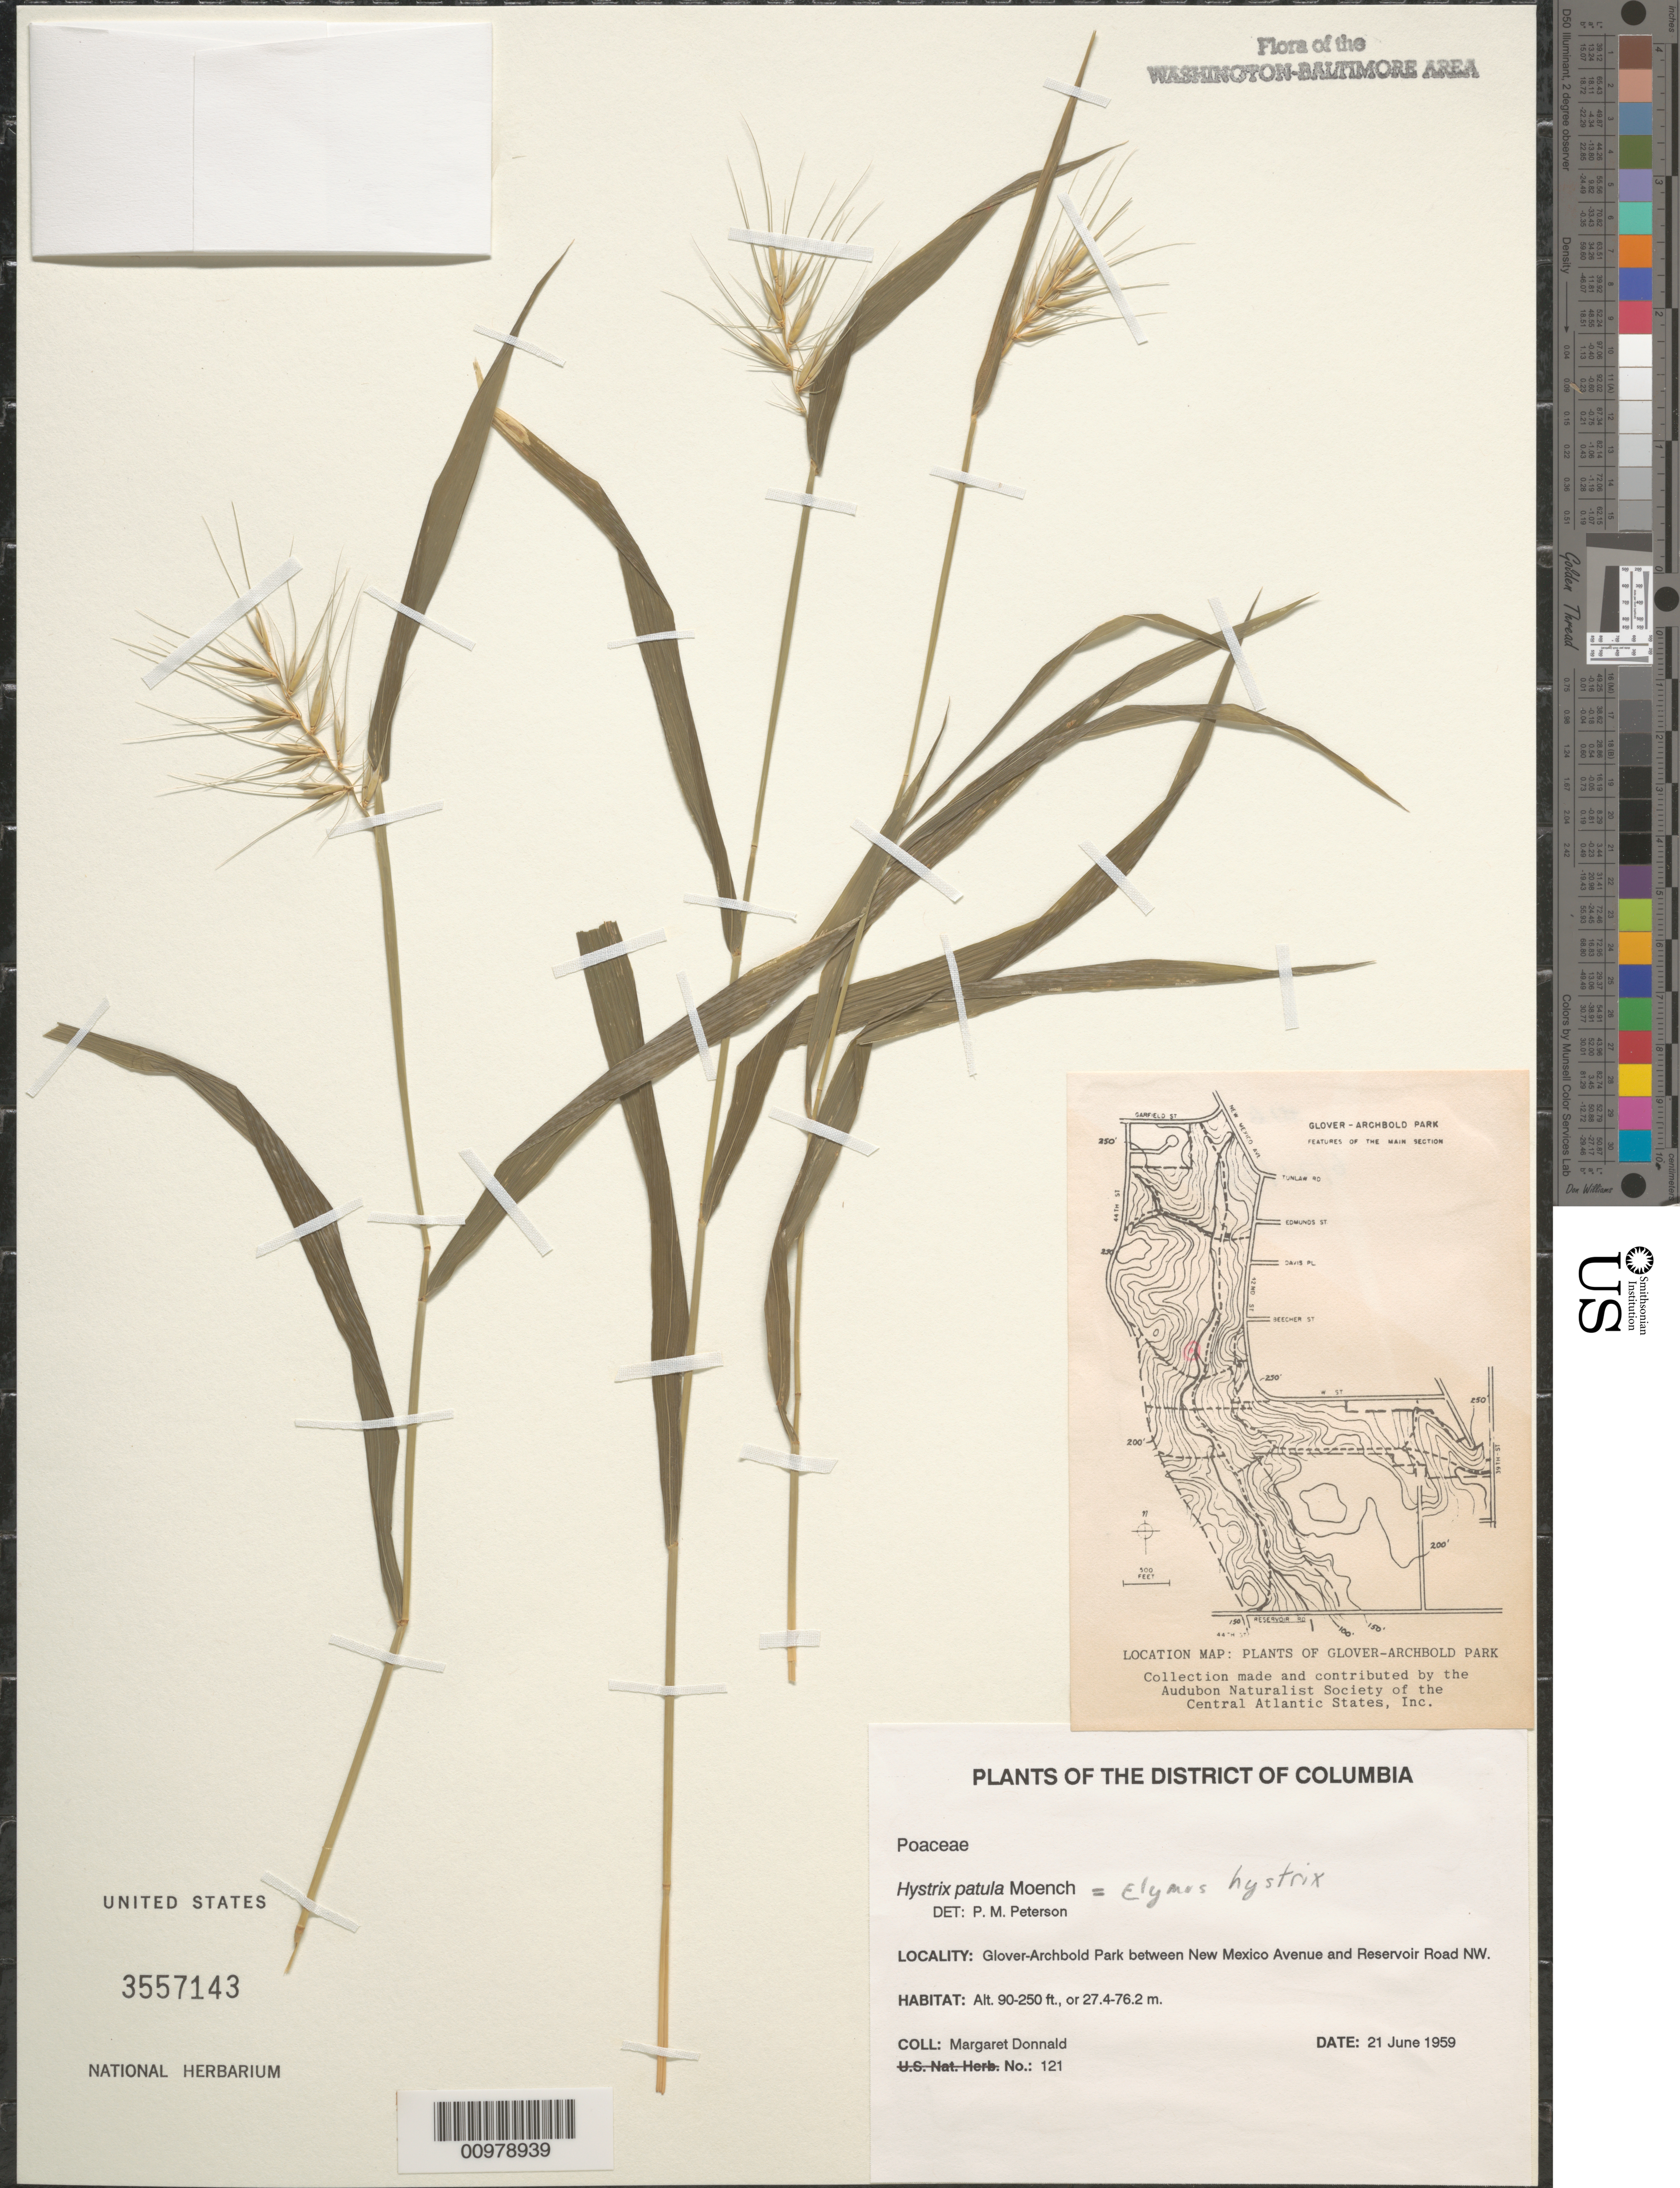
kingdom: Plantae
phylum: Tracheophyta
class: Liliopsida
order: Poales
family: Poaceae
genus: Elymus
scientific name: Elymus hystrix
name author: L.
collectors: M. Donnald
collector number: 121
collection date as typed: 21 June 1959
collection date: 1959-06-21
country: United States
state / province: District of Columbia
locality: Glover-Archbold Park between New Mexico Avenue and Reservoir Road NW.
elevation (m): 27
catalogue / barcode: US 3557143